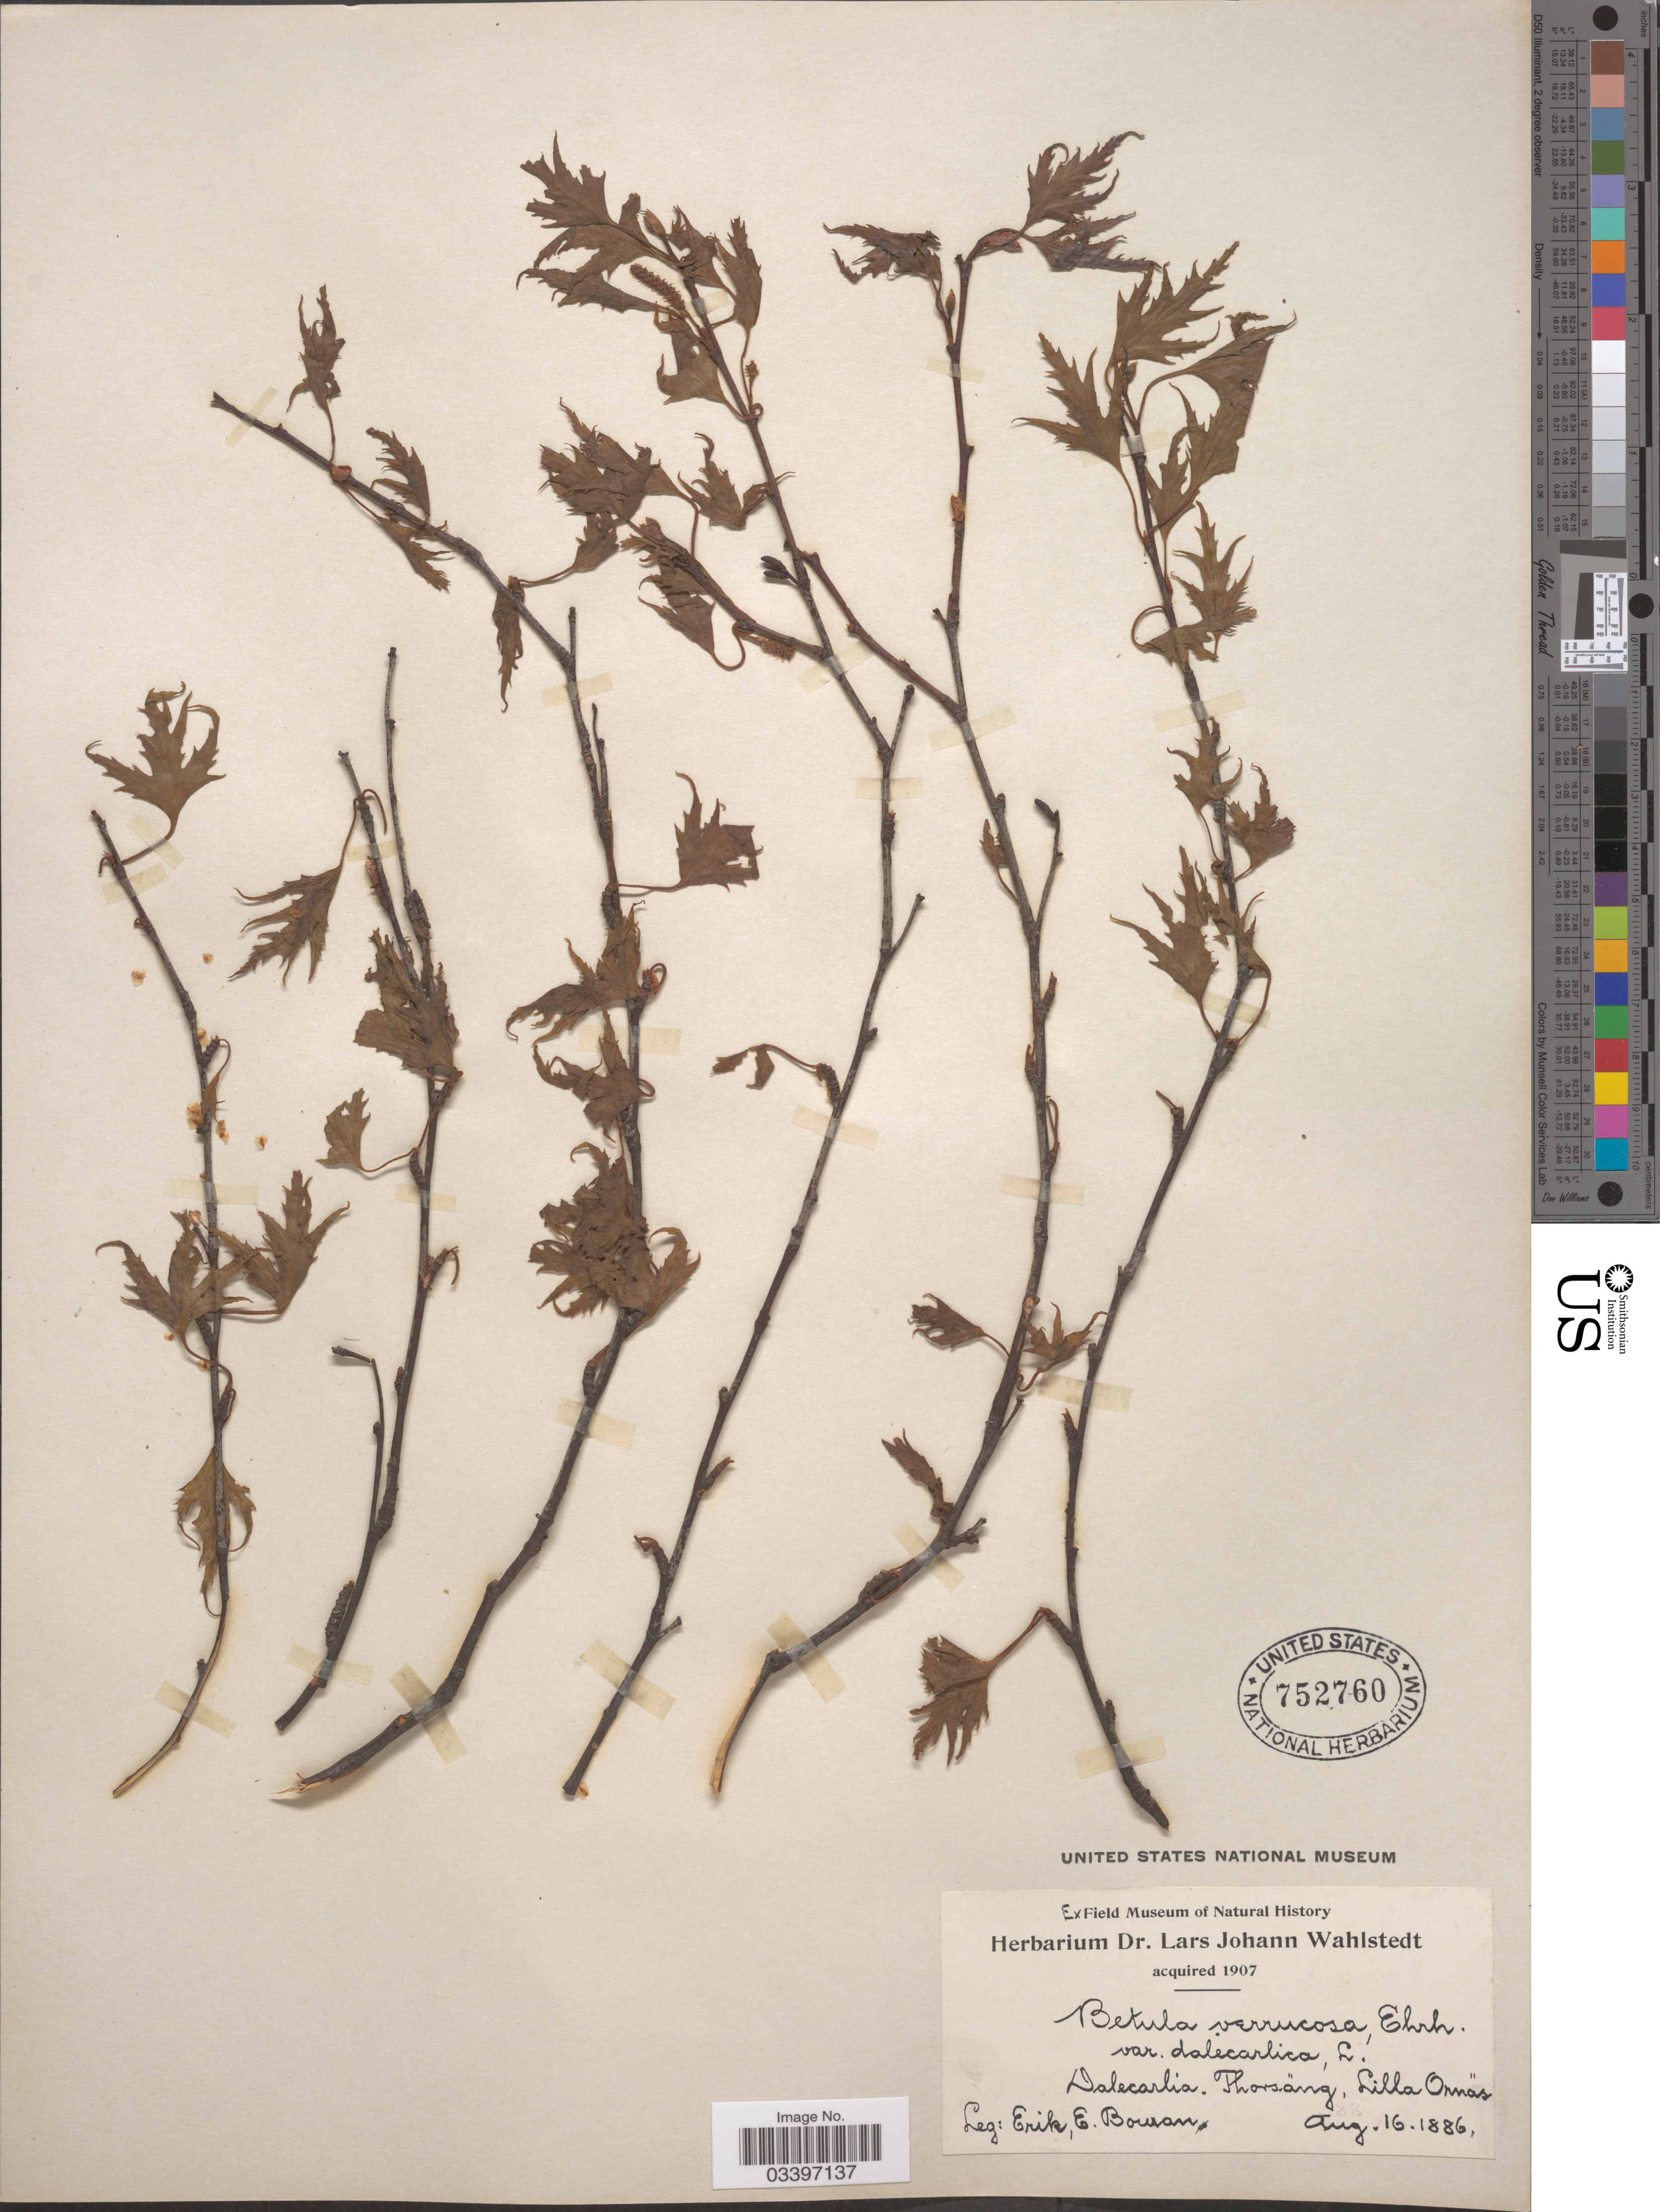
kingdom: Plantae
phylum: Tracheophyta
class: Magnoliopsida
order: Fagales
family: Betulaceae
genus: Betula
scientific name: Betula verrucosa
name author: Ehrh.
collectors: E. Boman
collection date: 1886-08-16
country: Sweden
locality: Dalecarlia. Thorsäng, Lilla Ornäs.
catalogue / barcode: US 752760